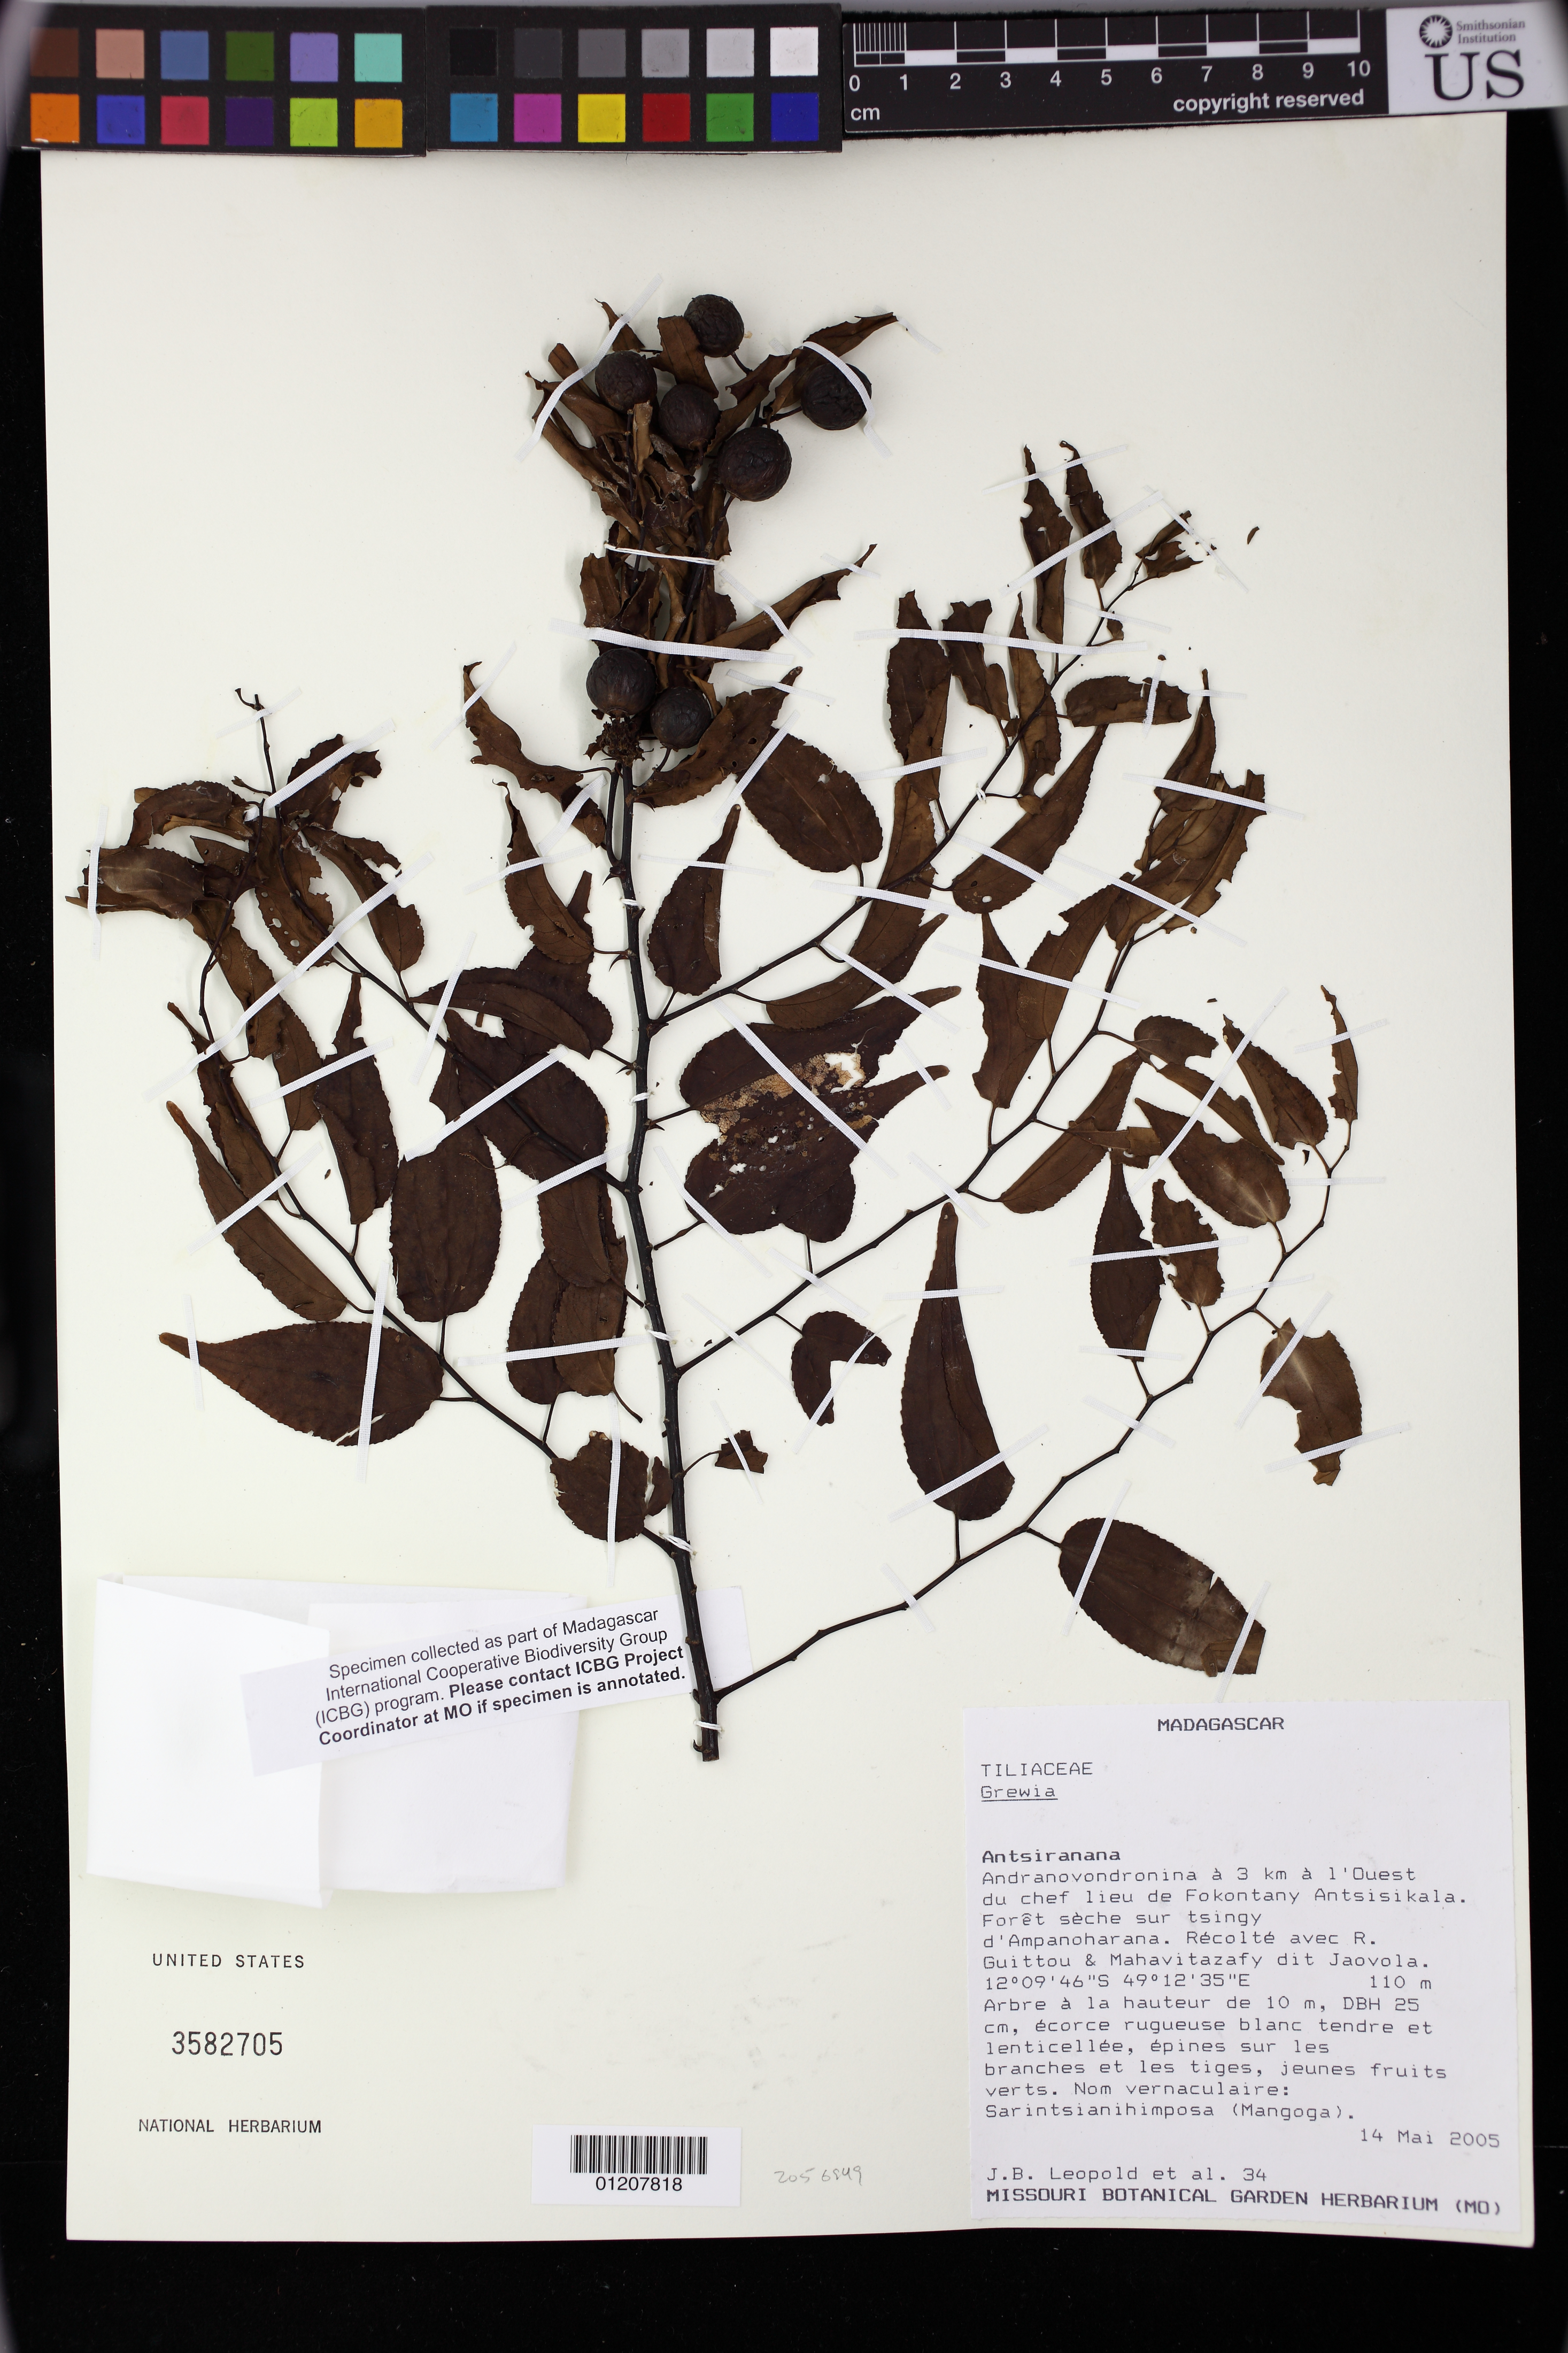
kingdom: Plantae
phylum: Tracheophyta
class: Magnoliopsida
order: Malvales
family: Malvaceae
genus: Grewia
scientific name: Grewia sp.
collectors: J. B. Leopold, R. Guittou & Mahavitazafy, --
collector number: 34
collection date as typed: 14 May 2005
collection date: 2005-05-14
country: Madagascar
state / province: Diana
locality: Antsiranana. Andranovondronina 3 km l'Ouest du chef lieu de Fokontany Antsisikala. Forêt sèche sur tsingy d'Ampanoharana.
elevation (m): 110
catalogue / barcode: US 3582705